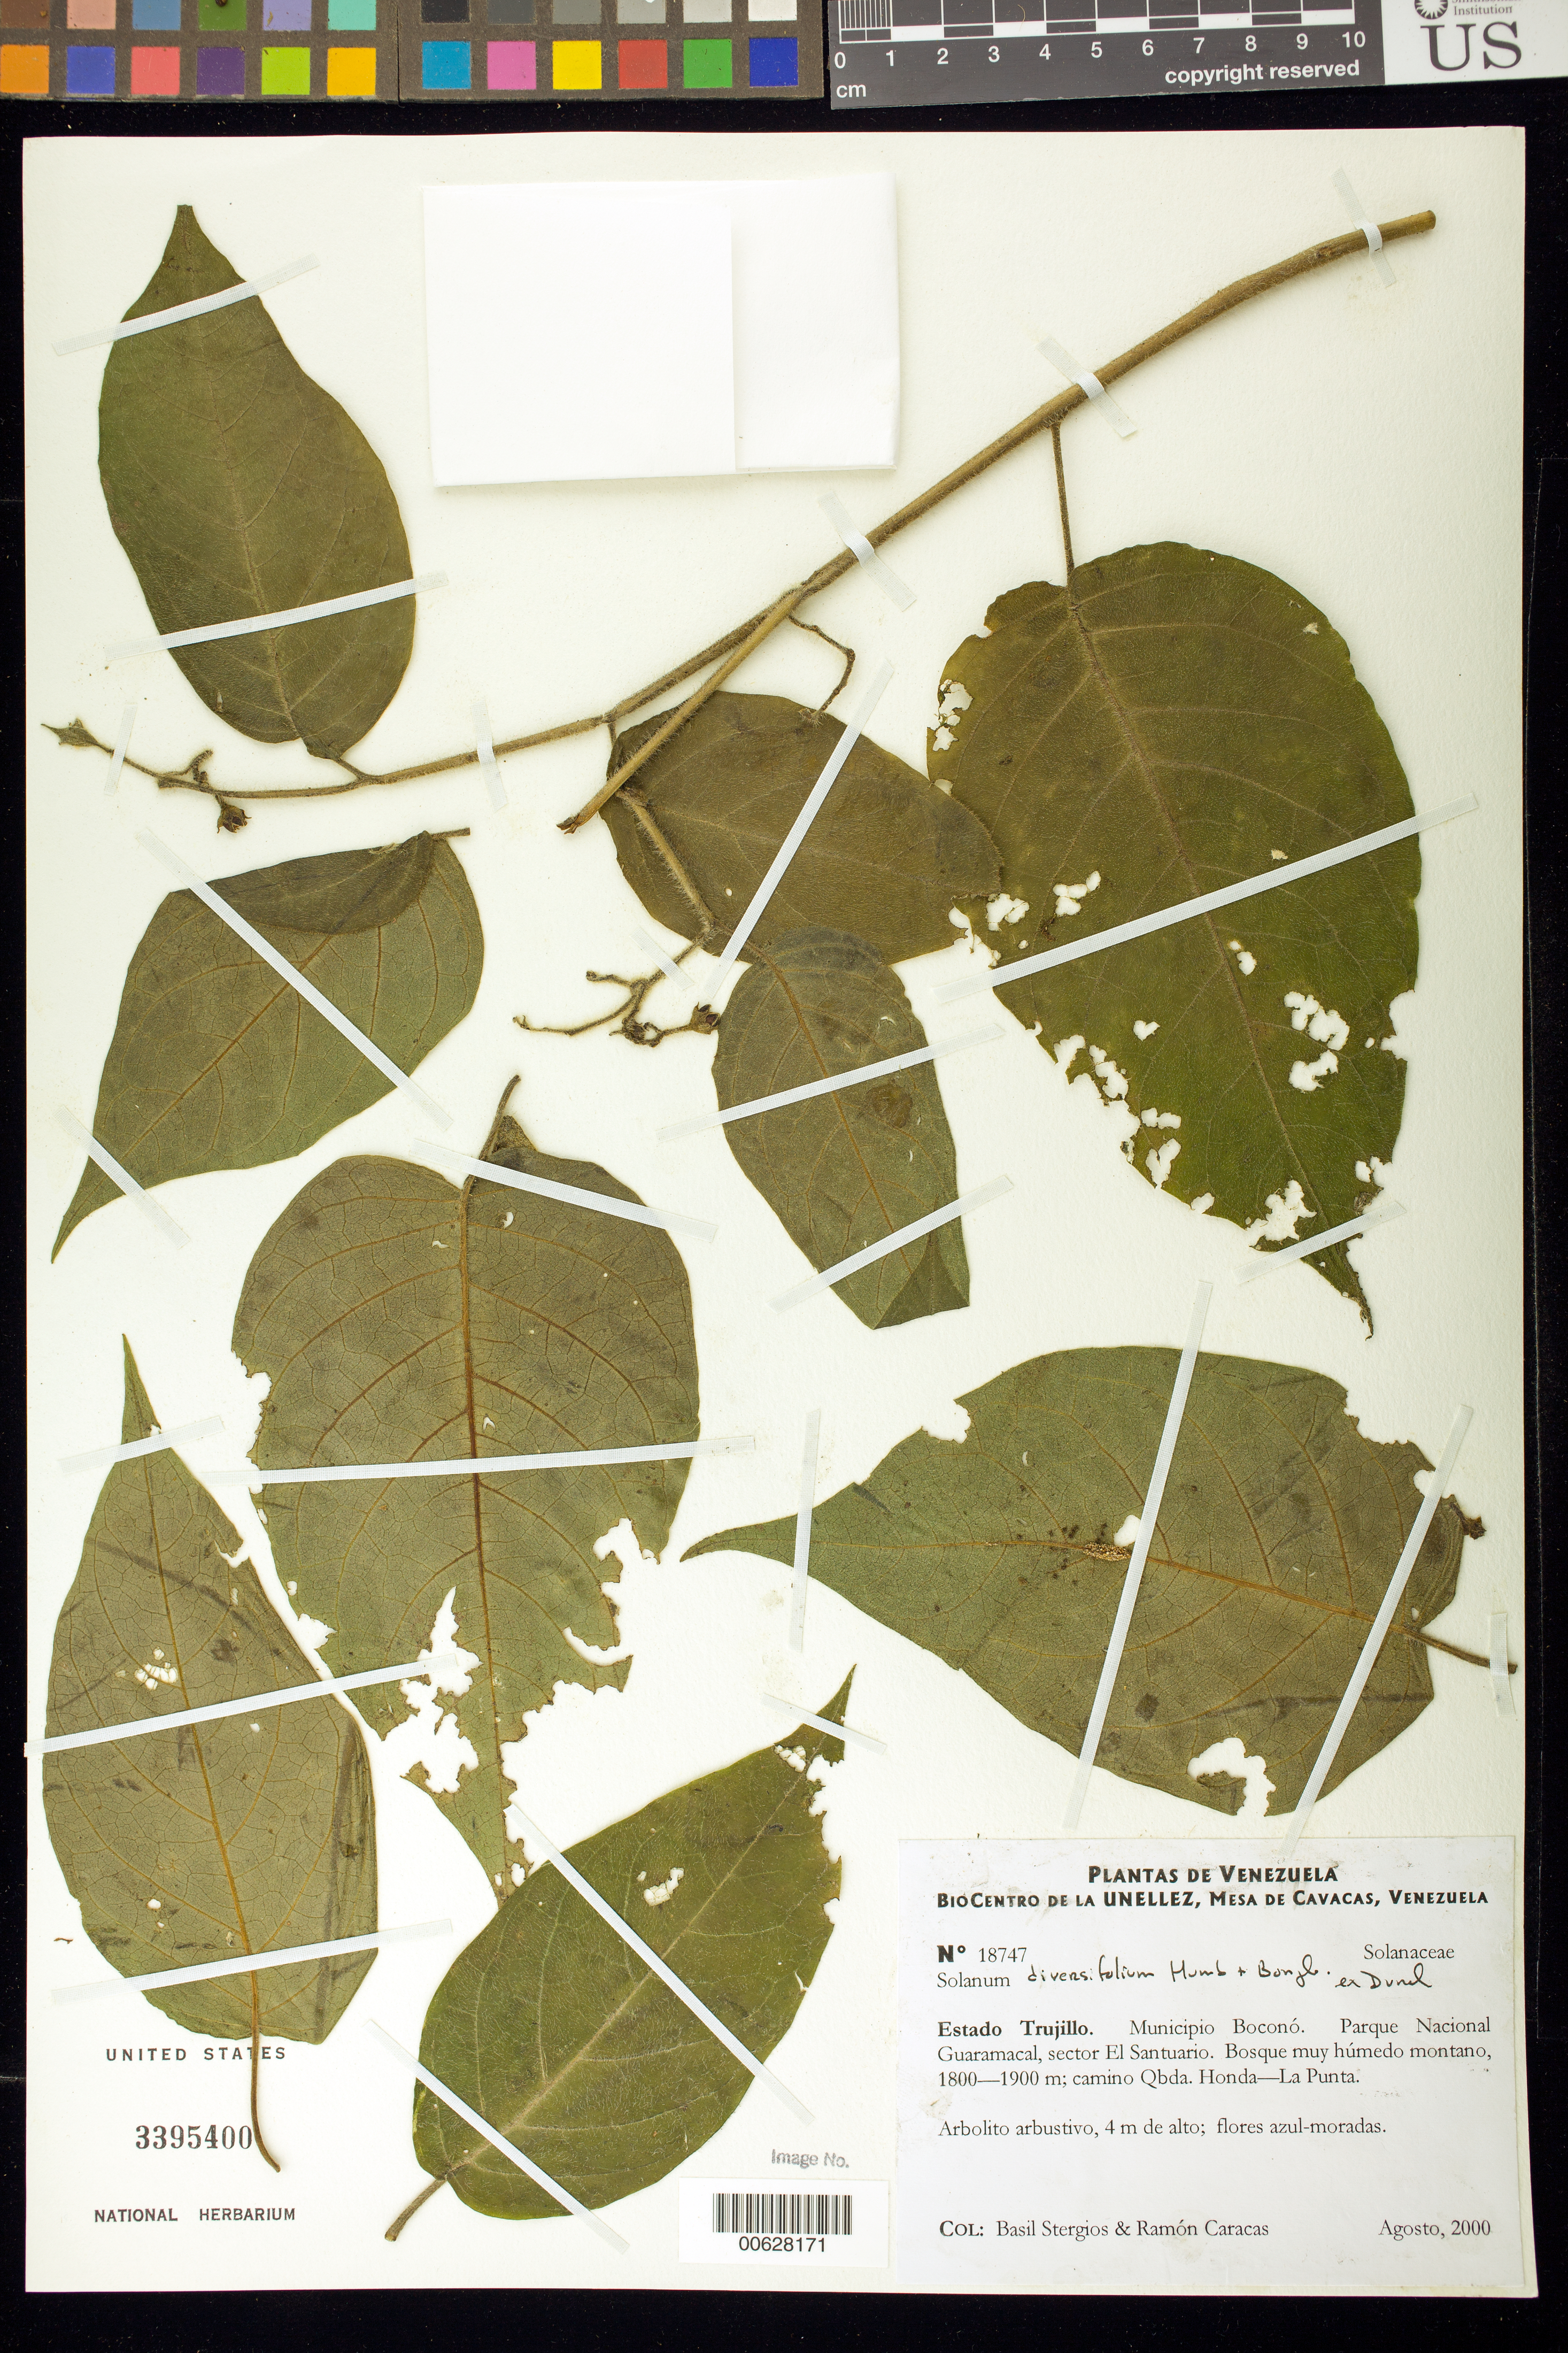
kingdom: Plantae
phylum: Tracheophyta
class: Magnoliopsida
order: Solanales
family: Solanaceae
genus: Solanum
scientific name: Solanum diversifolium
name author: Humb. & Bonpl. ex Dunal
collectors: B. G. Stergios & R. Caracas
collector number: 18747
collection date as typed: Aug 2000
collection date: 2000-08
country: Venezuela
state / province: Trujillo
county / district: Boconó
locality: Parque Nacional Guaramacal, El Santuarío, Quebrada Honda-La Punta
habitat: Bosque muy húmedo montano.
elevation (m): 1800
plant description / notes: PORT, US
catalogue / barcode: US 3395400